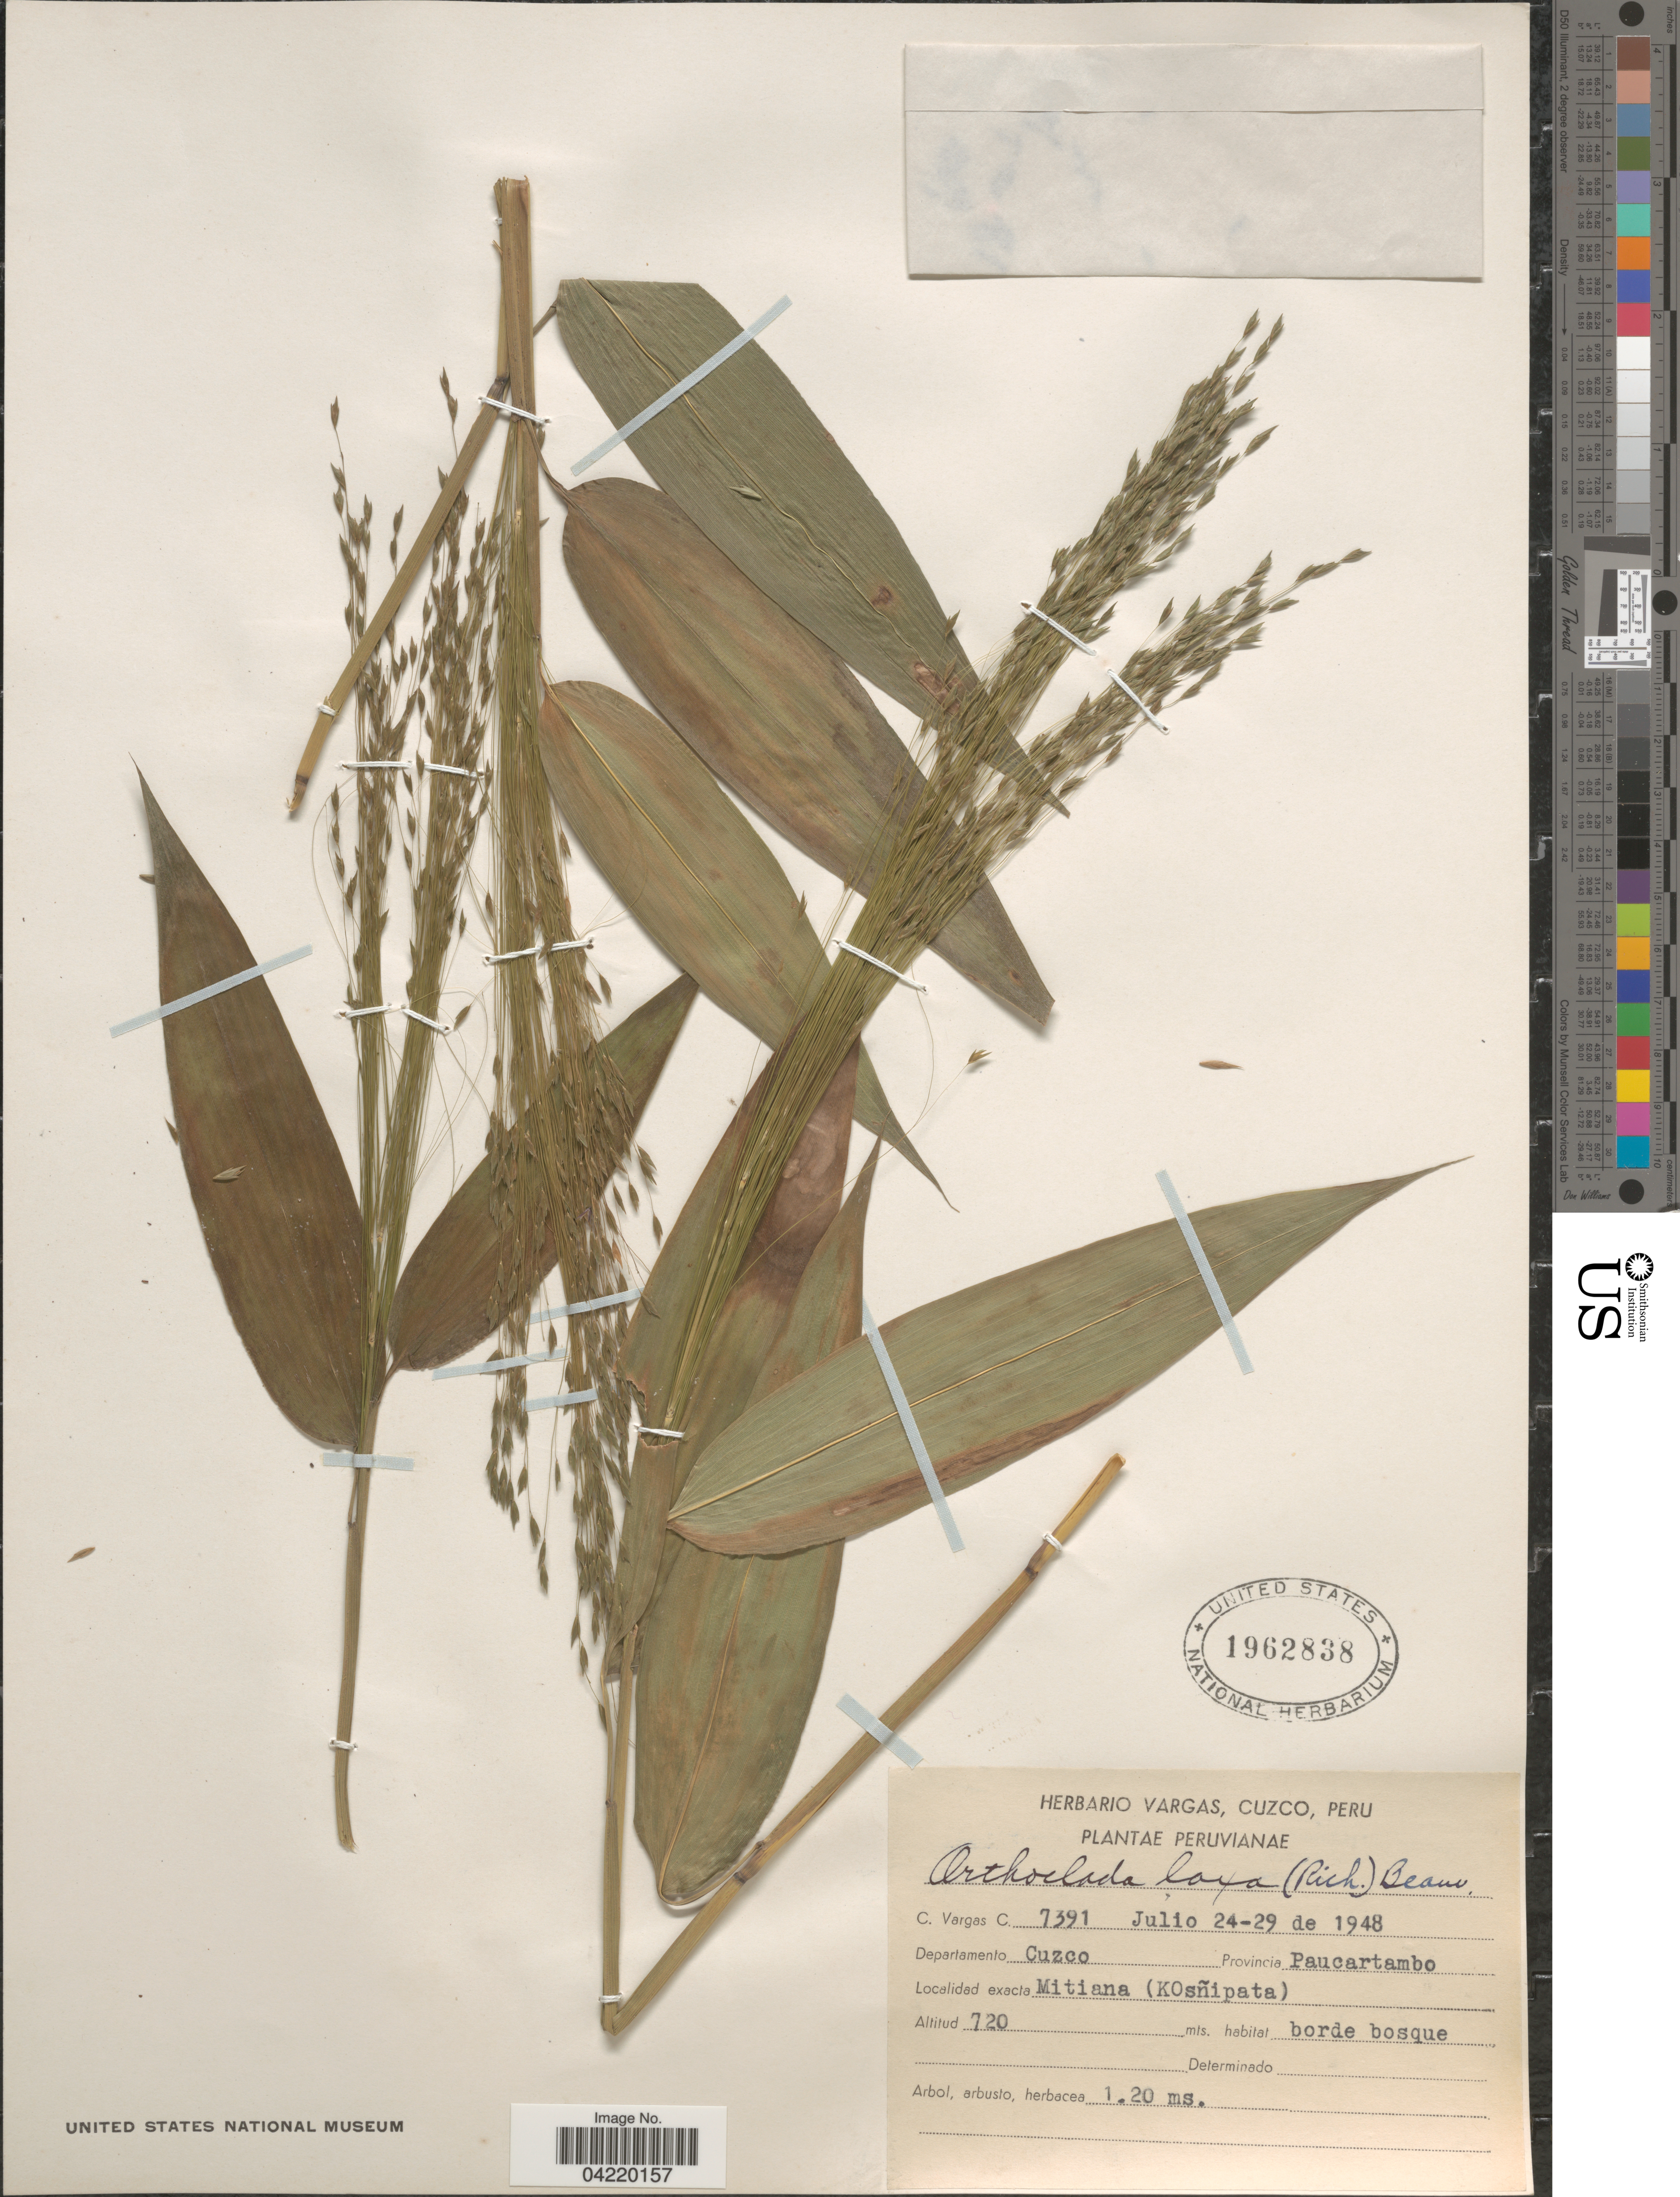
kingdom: Plantae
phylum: Tracheophyta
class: Liliopsida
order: Poales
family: Poaceae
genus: Orthoclada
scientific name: Orthoclada laxa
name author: P. Beauv.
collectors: C. Vargas Calderón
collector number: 7391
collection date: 1948-07-24/1948-07-29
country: Peru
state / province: Cusco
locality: Departamento Cuzco. Provincia Paucartambo. Mitiana (Kosñipata).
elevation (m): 720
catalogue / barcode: US 1962838